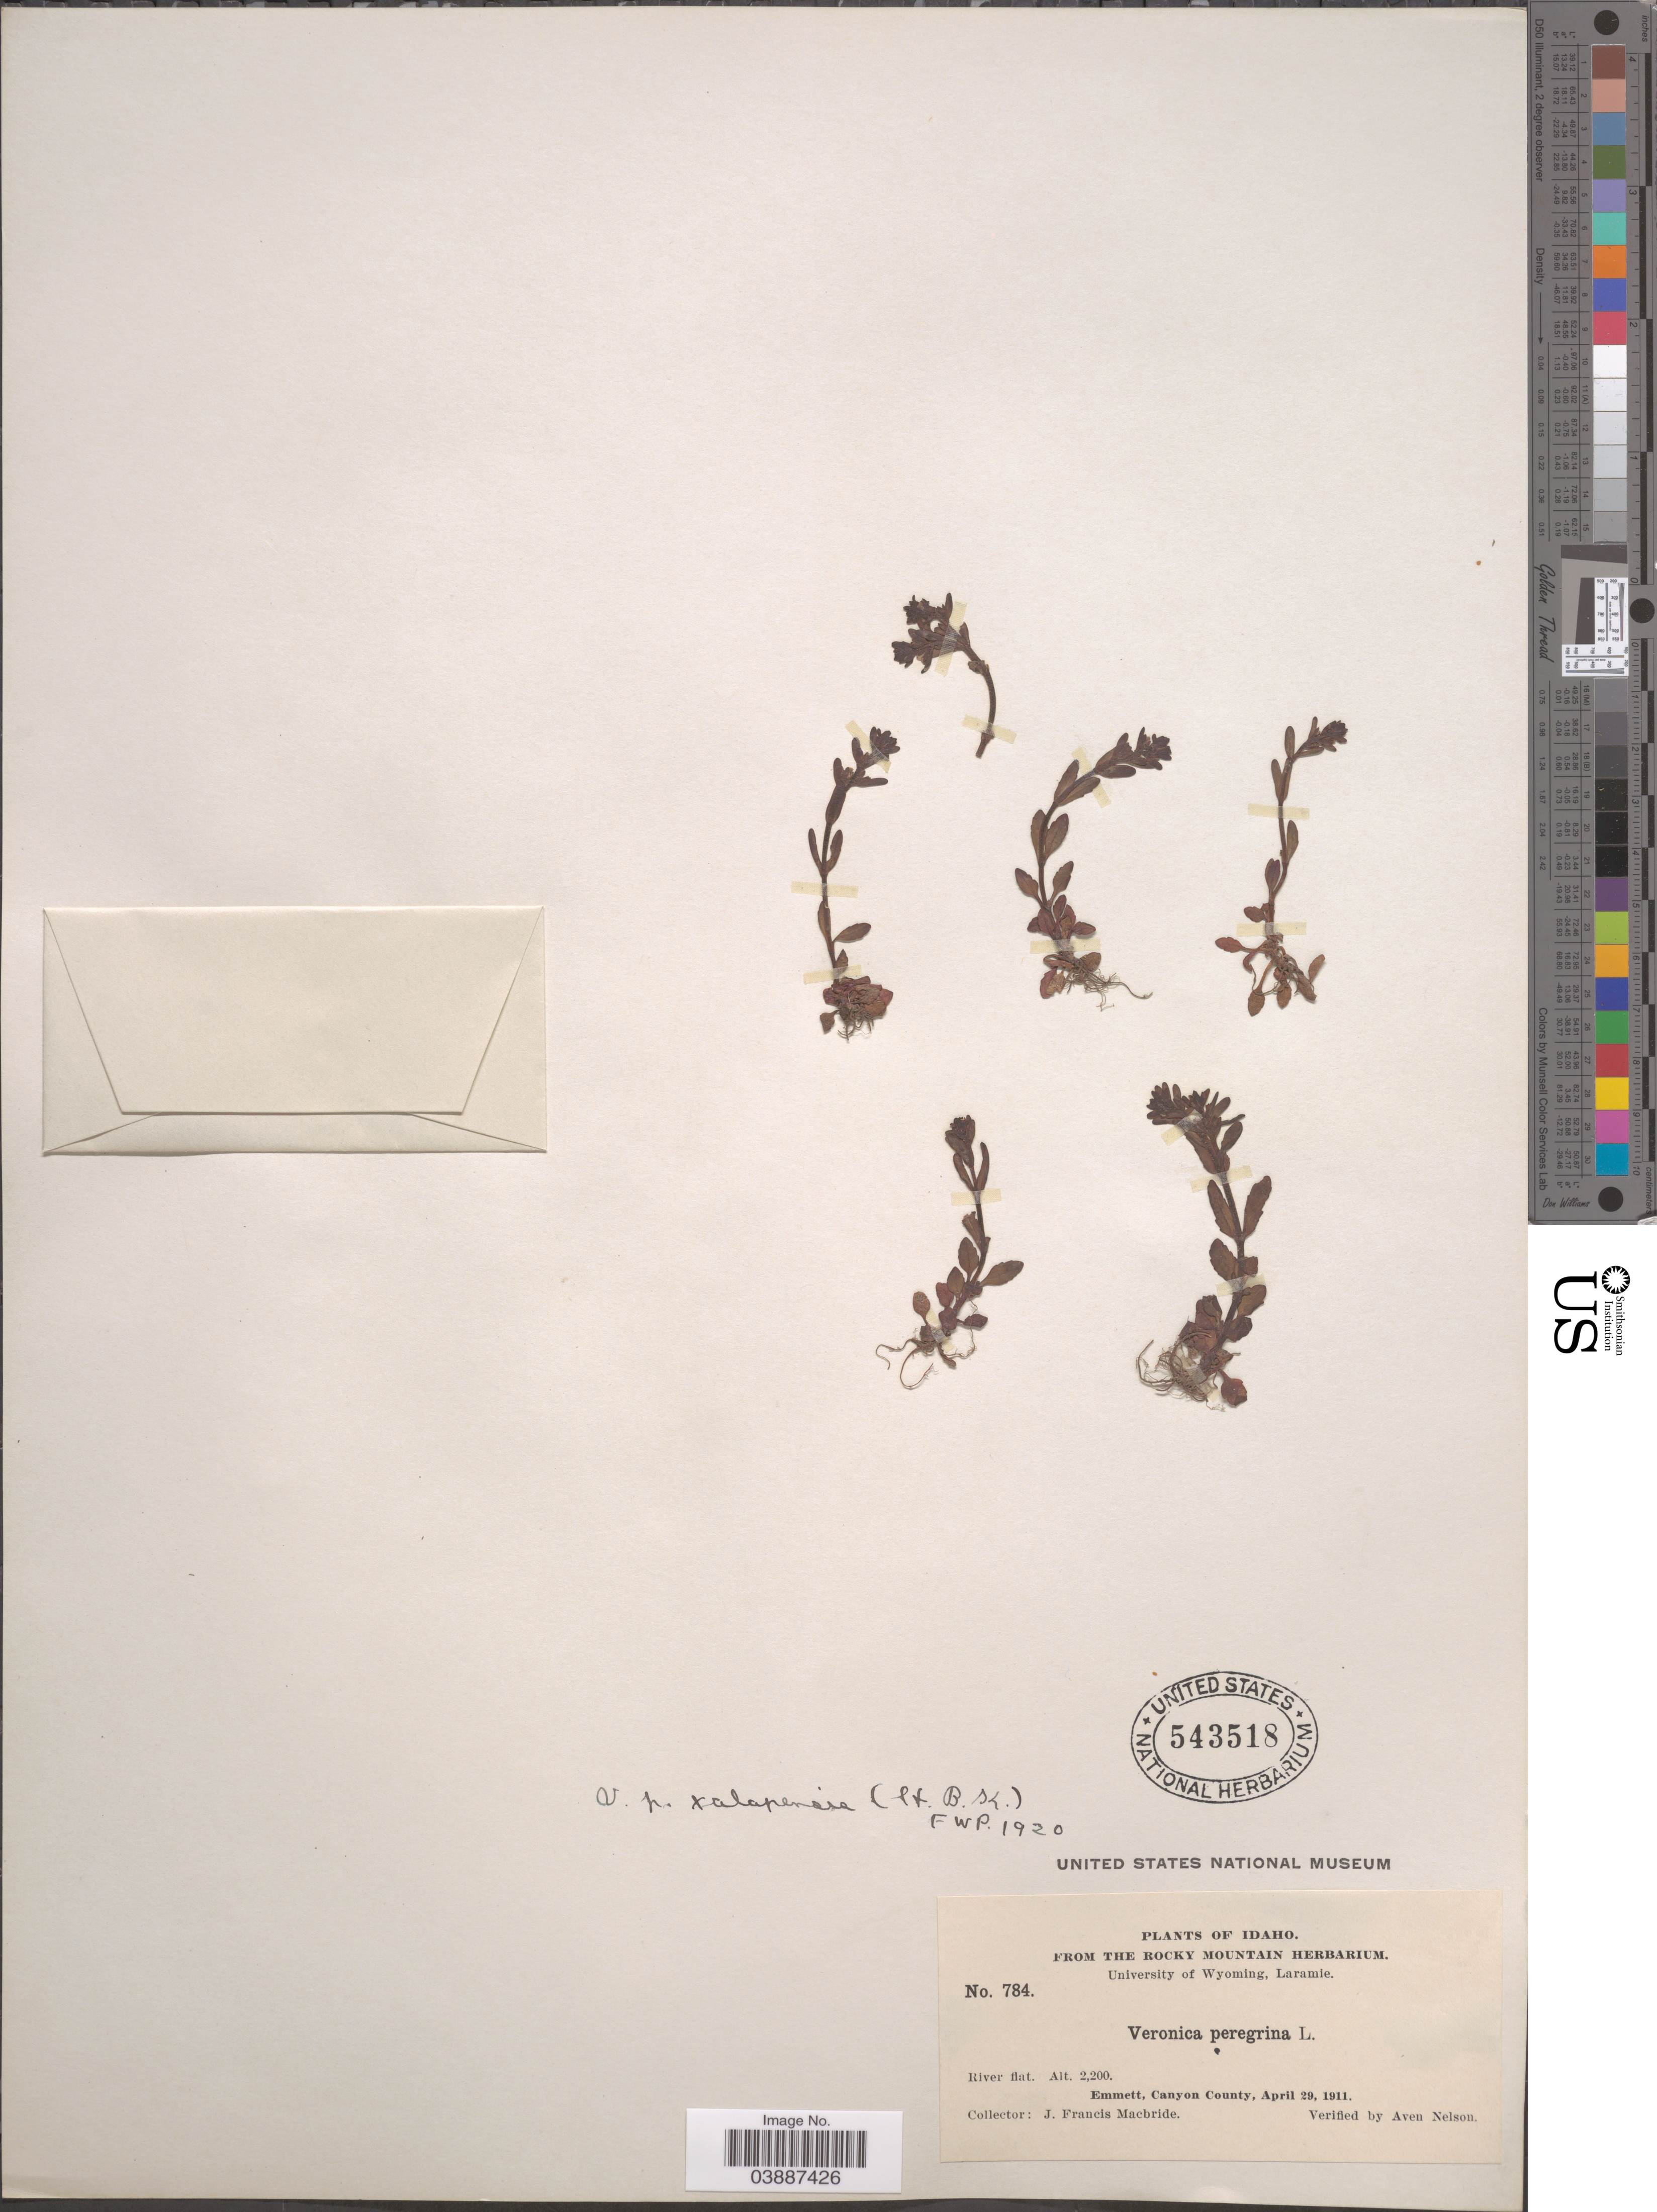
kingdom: Plantae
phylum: Tracheophyta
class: Magnoliopsida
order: Lamiales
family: Plantaginaceae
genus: Veronica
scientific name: Veronica peregrina var. xalapensis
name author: Kunth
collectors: J. F. Macbride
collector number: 784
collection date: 1911-04-29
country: United States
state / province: Idaho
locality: Emmett, Canyon County.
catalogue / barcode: US 543518